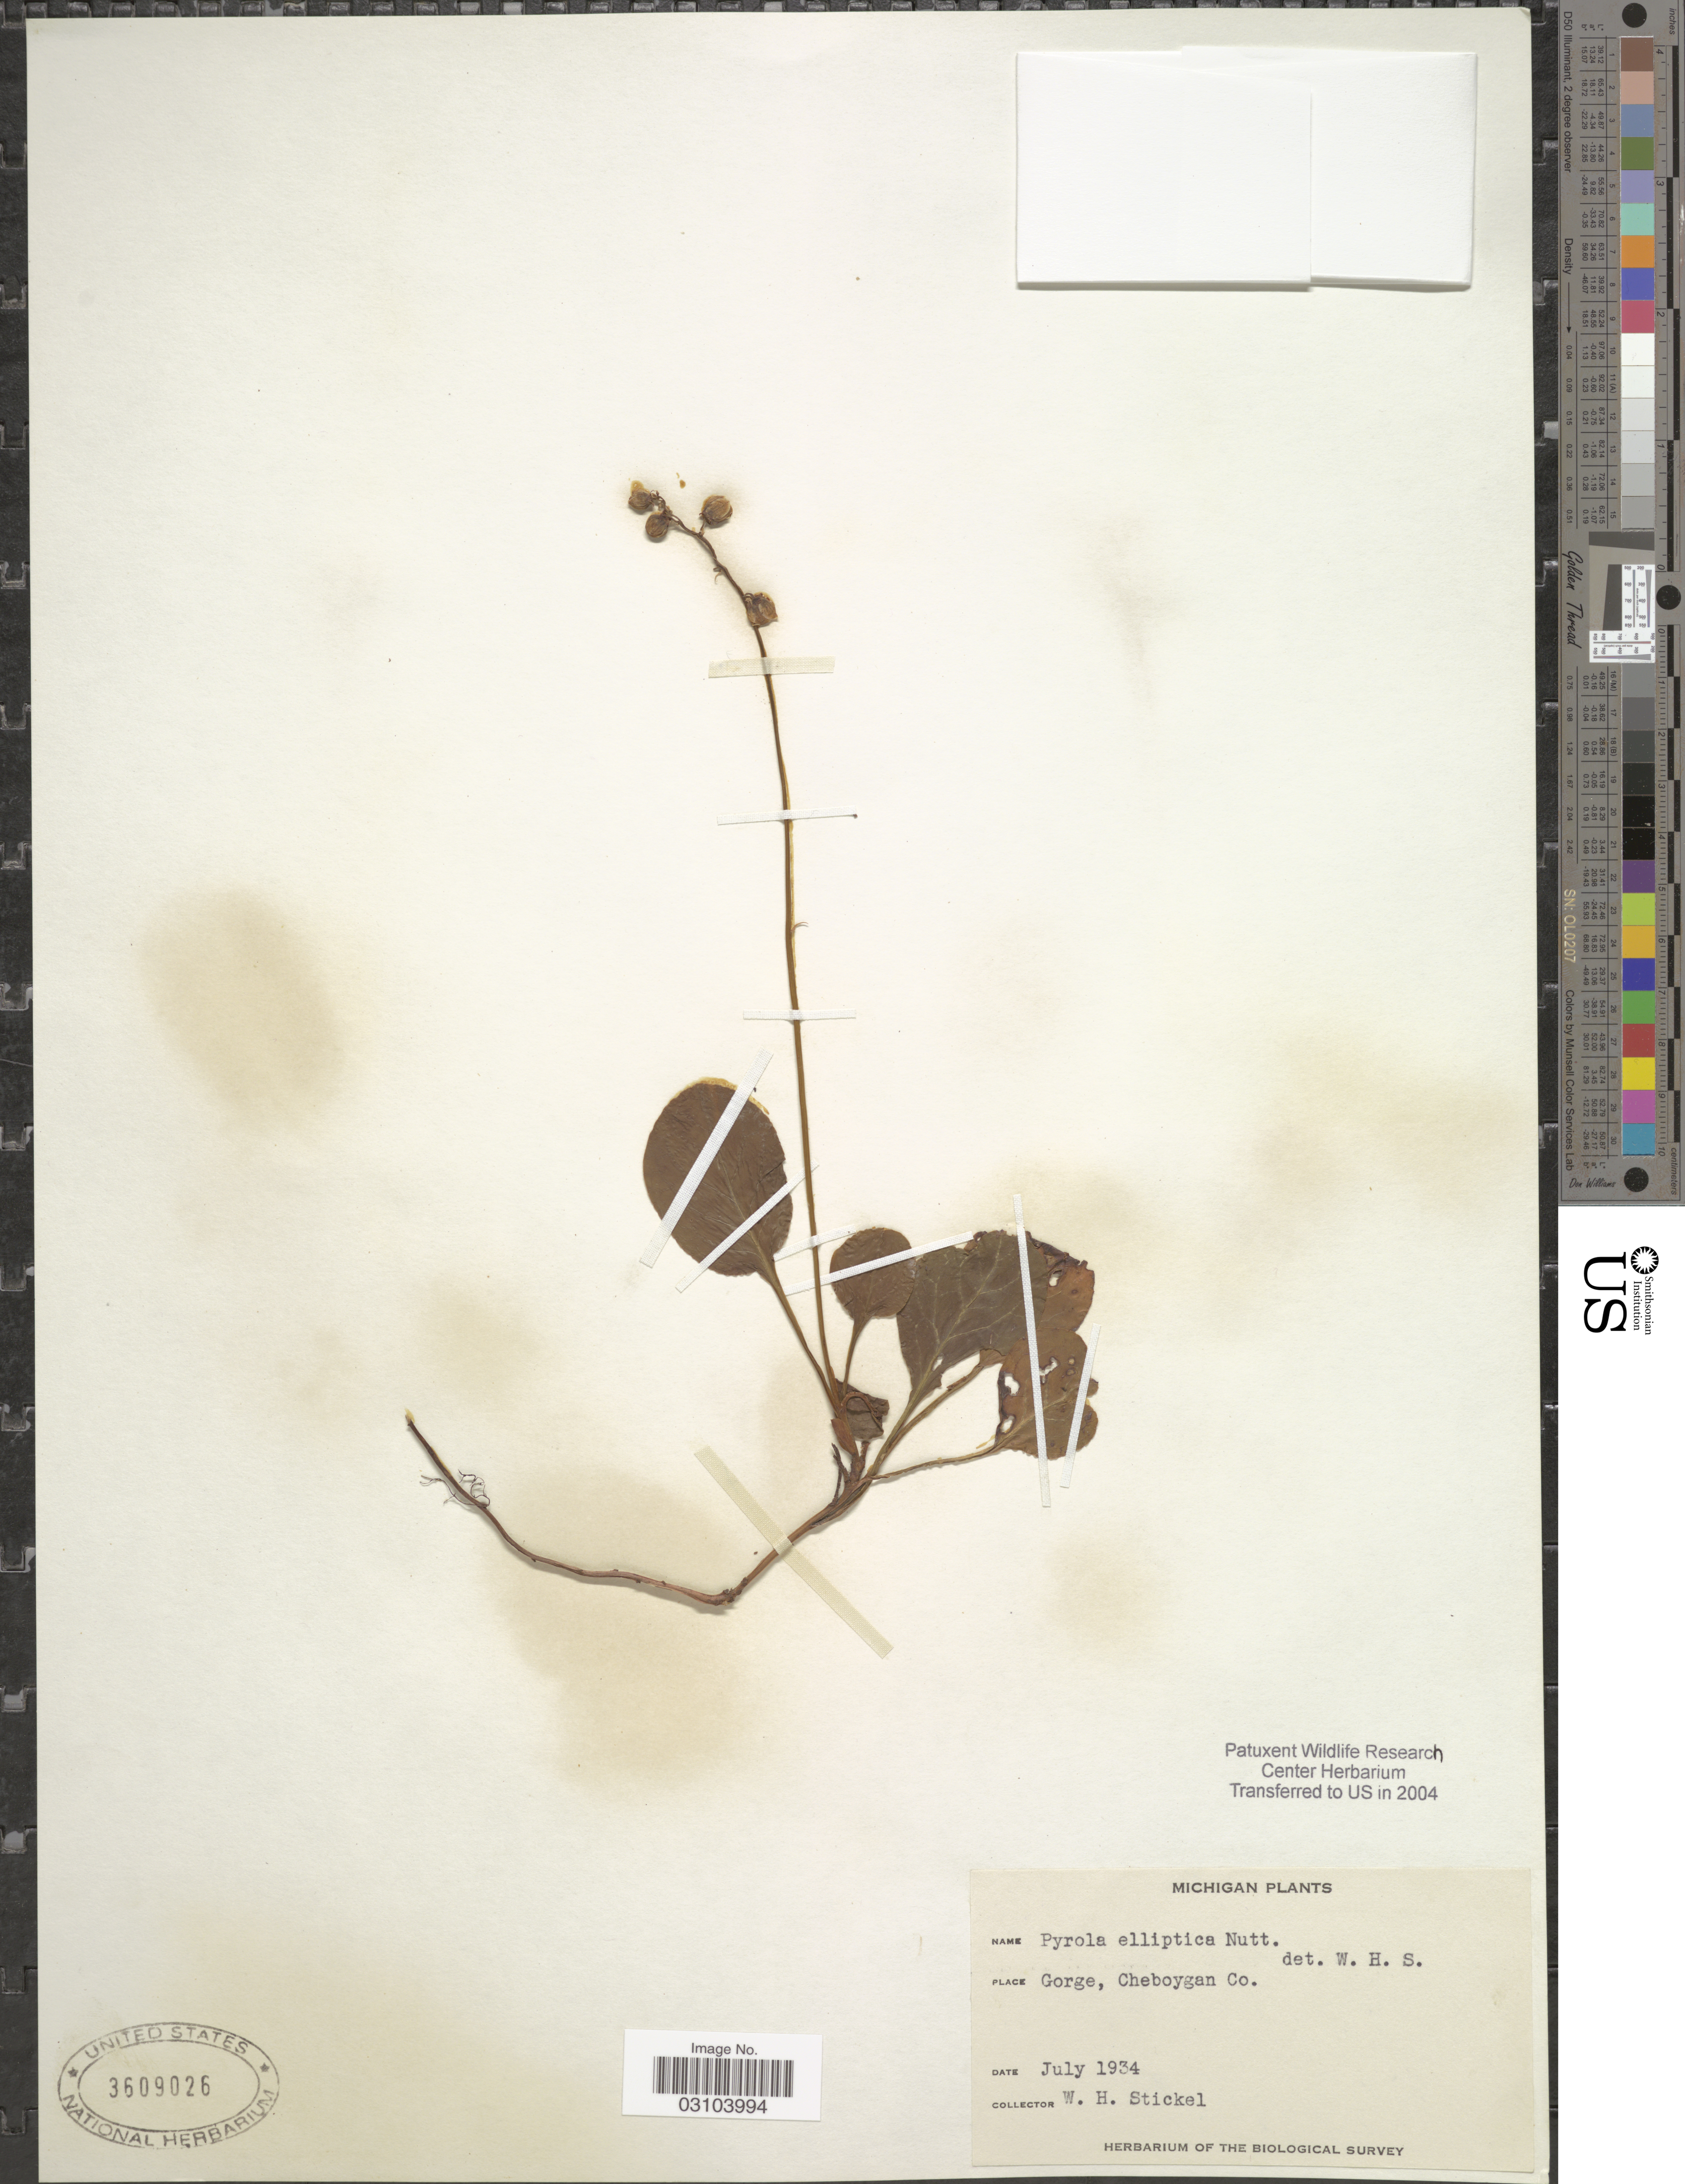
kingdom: Plantae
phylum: Tracheophyta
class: Magnoliopsida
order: Ericales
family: Ericaceae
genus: Pyrola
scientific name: Pyrola elliptica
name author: Nutt.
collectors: W. Stickel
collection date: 1934-07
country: United States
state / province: Michigan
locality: Gorge, Cheboygan Co.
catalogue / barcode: US 3609026